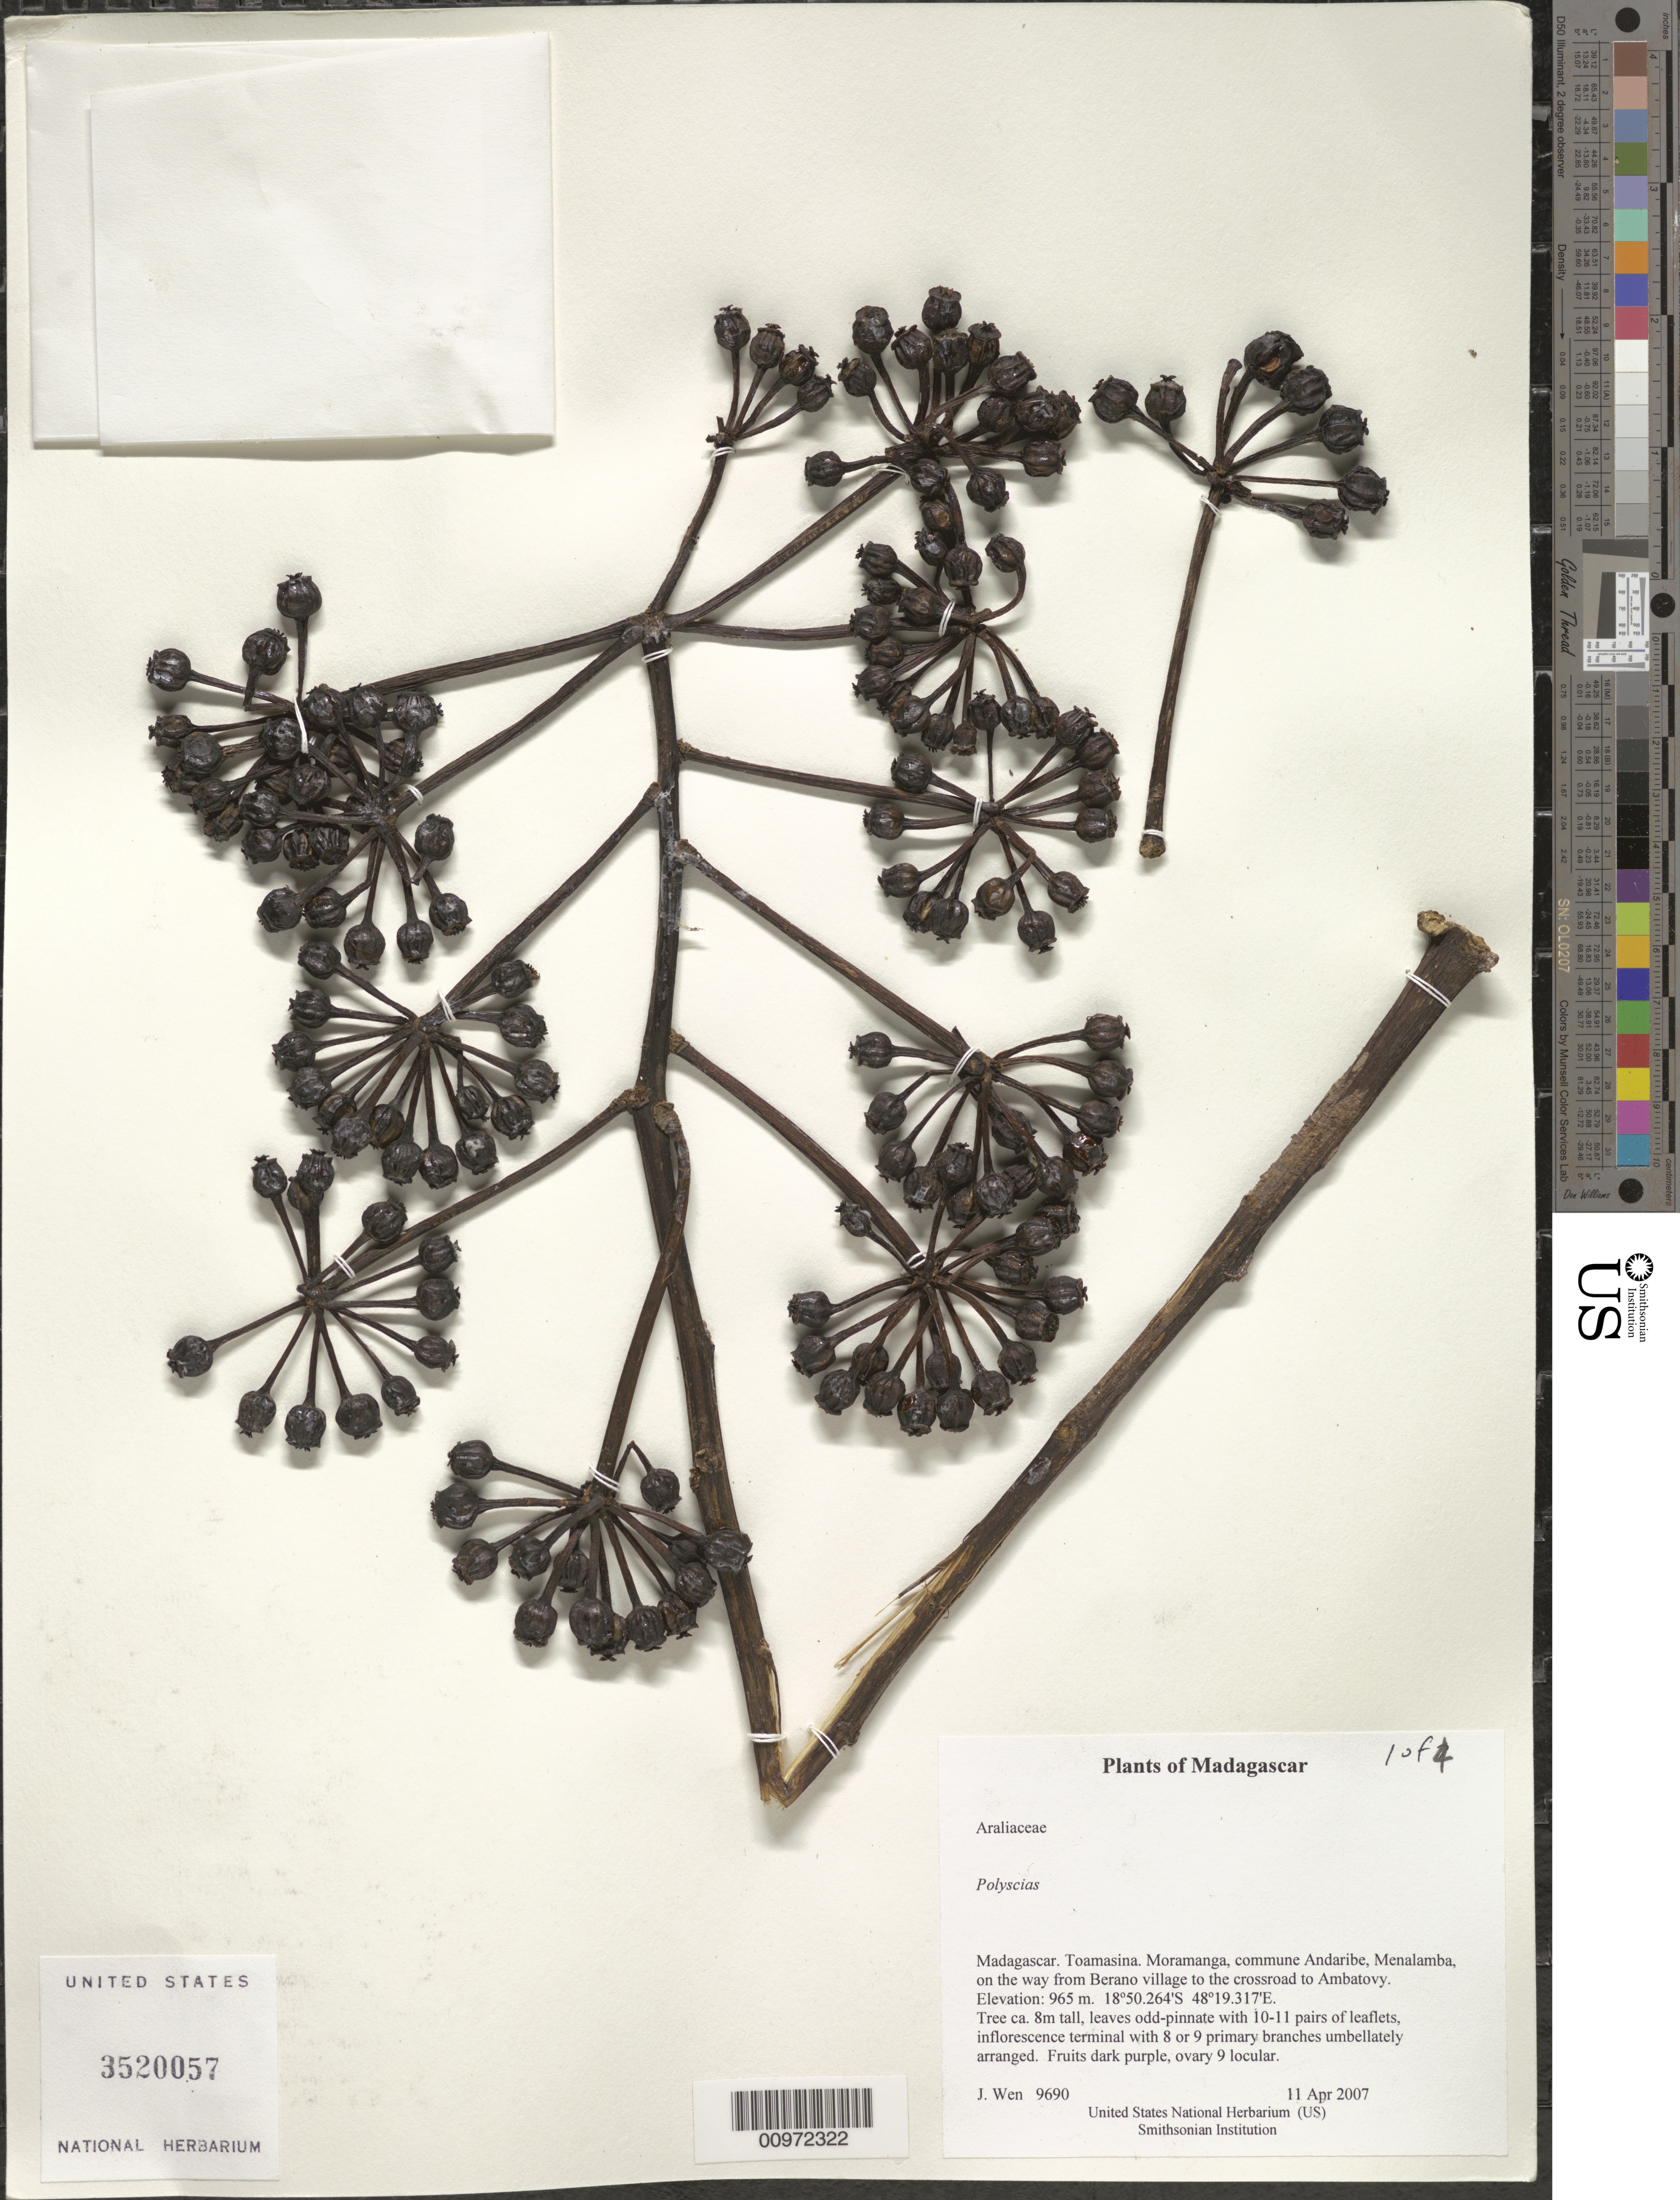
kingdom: Plantae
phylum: Tracheophyta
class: Magnoliopsida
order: Apiales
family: Araliaceae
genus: Polyscias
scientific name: Polyscias sp.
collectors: J. Wen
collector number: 9690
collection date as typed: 11 Apr 2007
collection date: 2007-04-11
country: Madagascar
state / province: Alaotra Mangoro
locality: Moramanga, commune Andaribe, Menalamba, on the way from Berano village to the crossroad to Ambatovy.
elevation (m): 965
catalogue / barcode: US 3520057